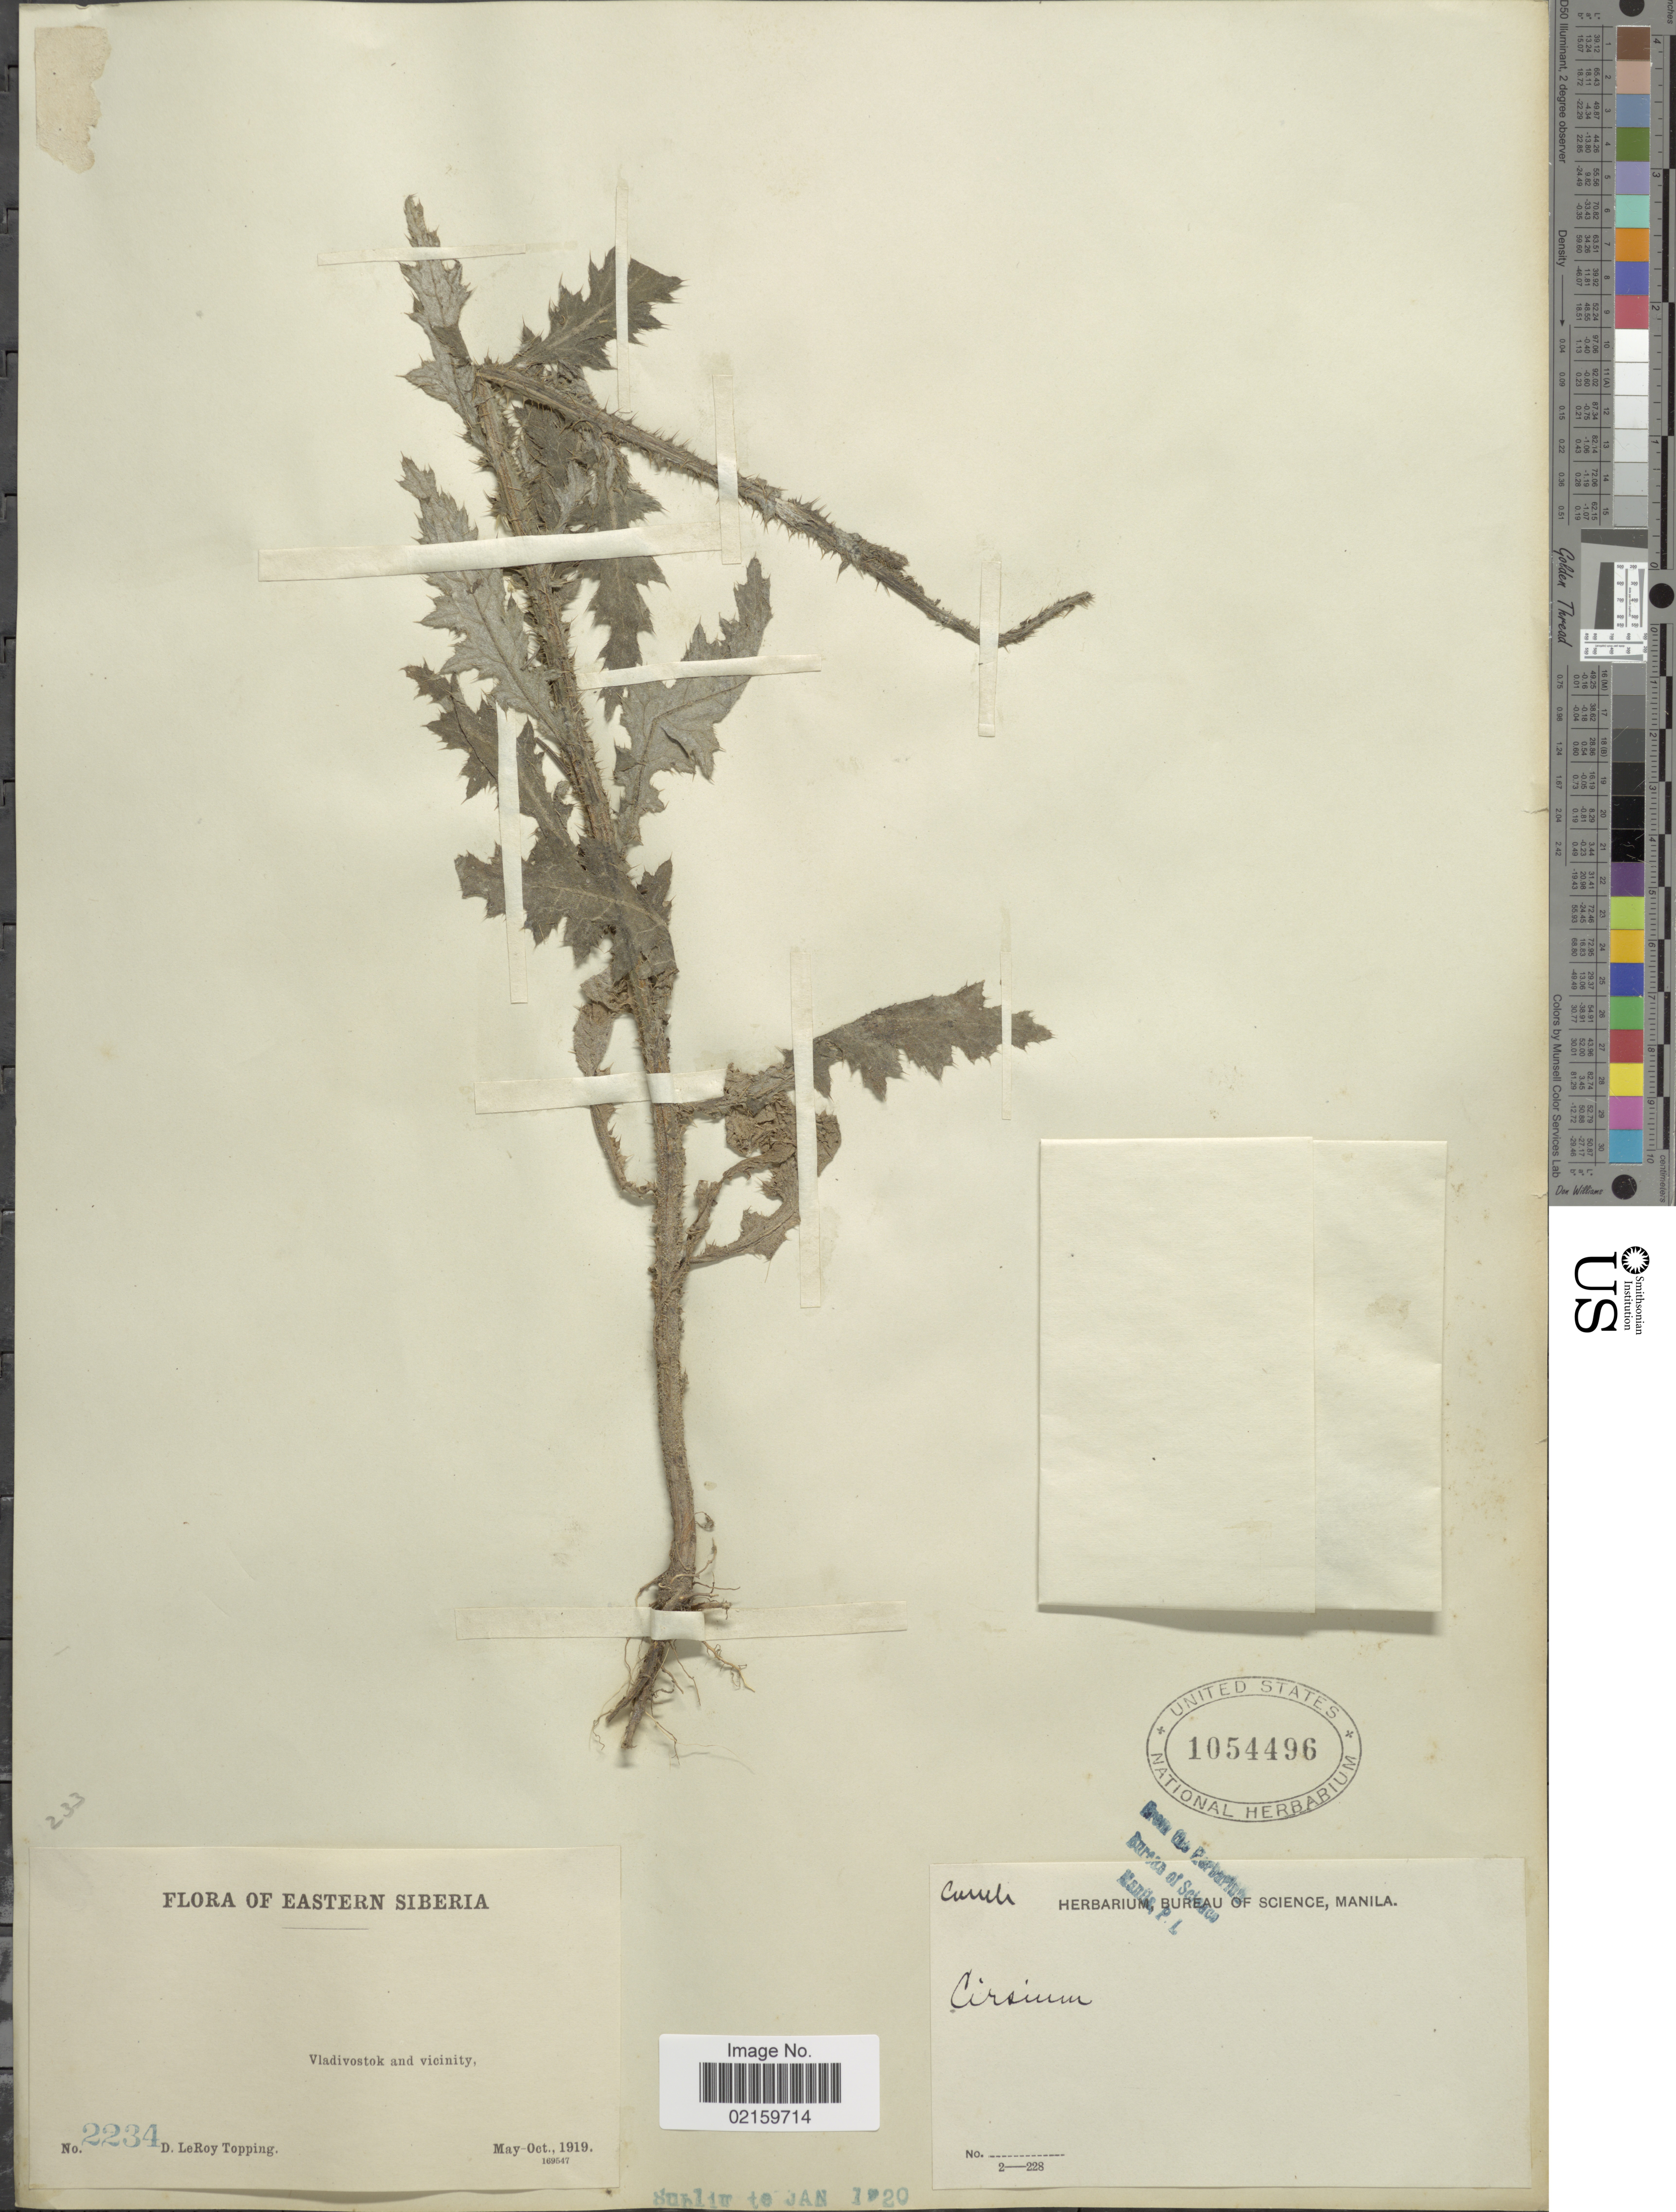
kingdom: Plantae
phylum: Tracheophyta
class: Magnoliopsida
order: Asterales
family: Asteraceae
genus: Cirsium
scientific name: Cirsium sp.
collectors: D. L. Topping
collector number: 2234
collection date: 1919-05/1919-10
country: Russian Federation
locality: Eastern Siberia. Vladivostok and vicinity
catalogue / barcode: US 1054496